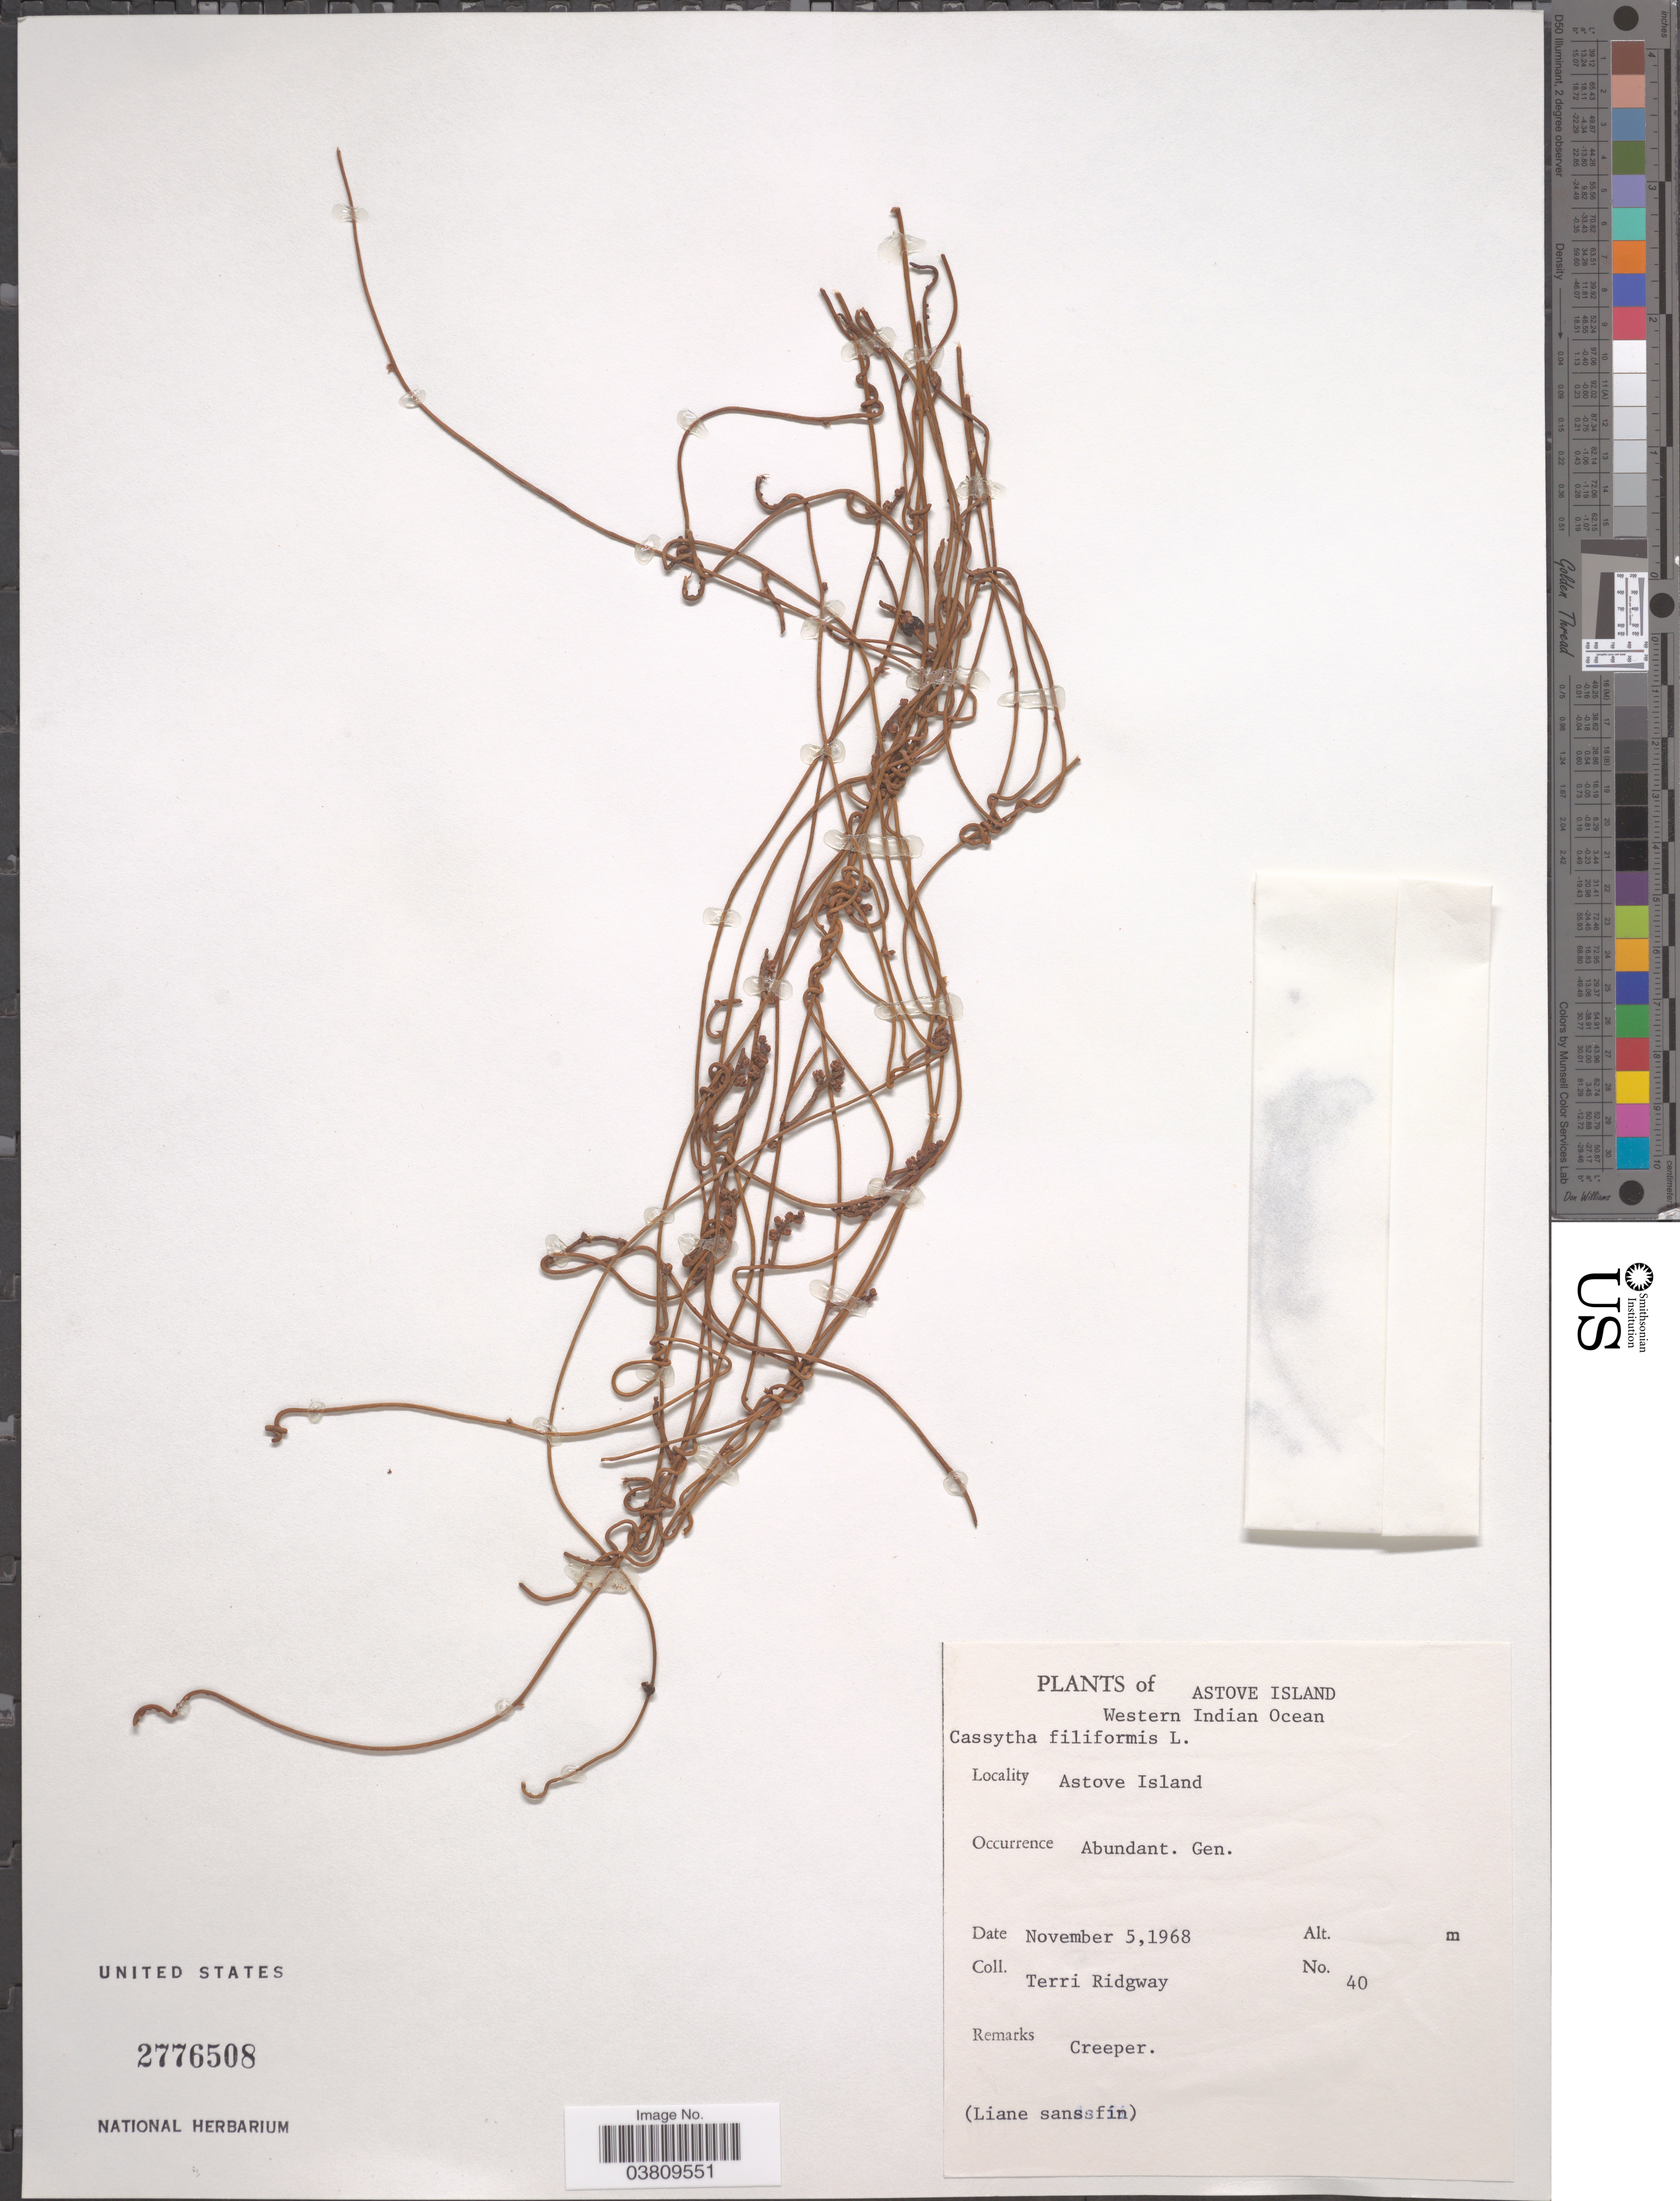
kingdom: Plantae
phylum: Tracheophyta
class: Magnoliopsida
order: Laurales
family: Lauraceae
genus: Cassytha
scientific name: Cassytha filiformis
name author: L.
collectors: T. Ridgway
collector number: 40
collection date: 1968-11-05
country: Seychelles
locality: Astove Island. Western Indian Ocean. Astove Island.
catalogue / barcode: US 2776508